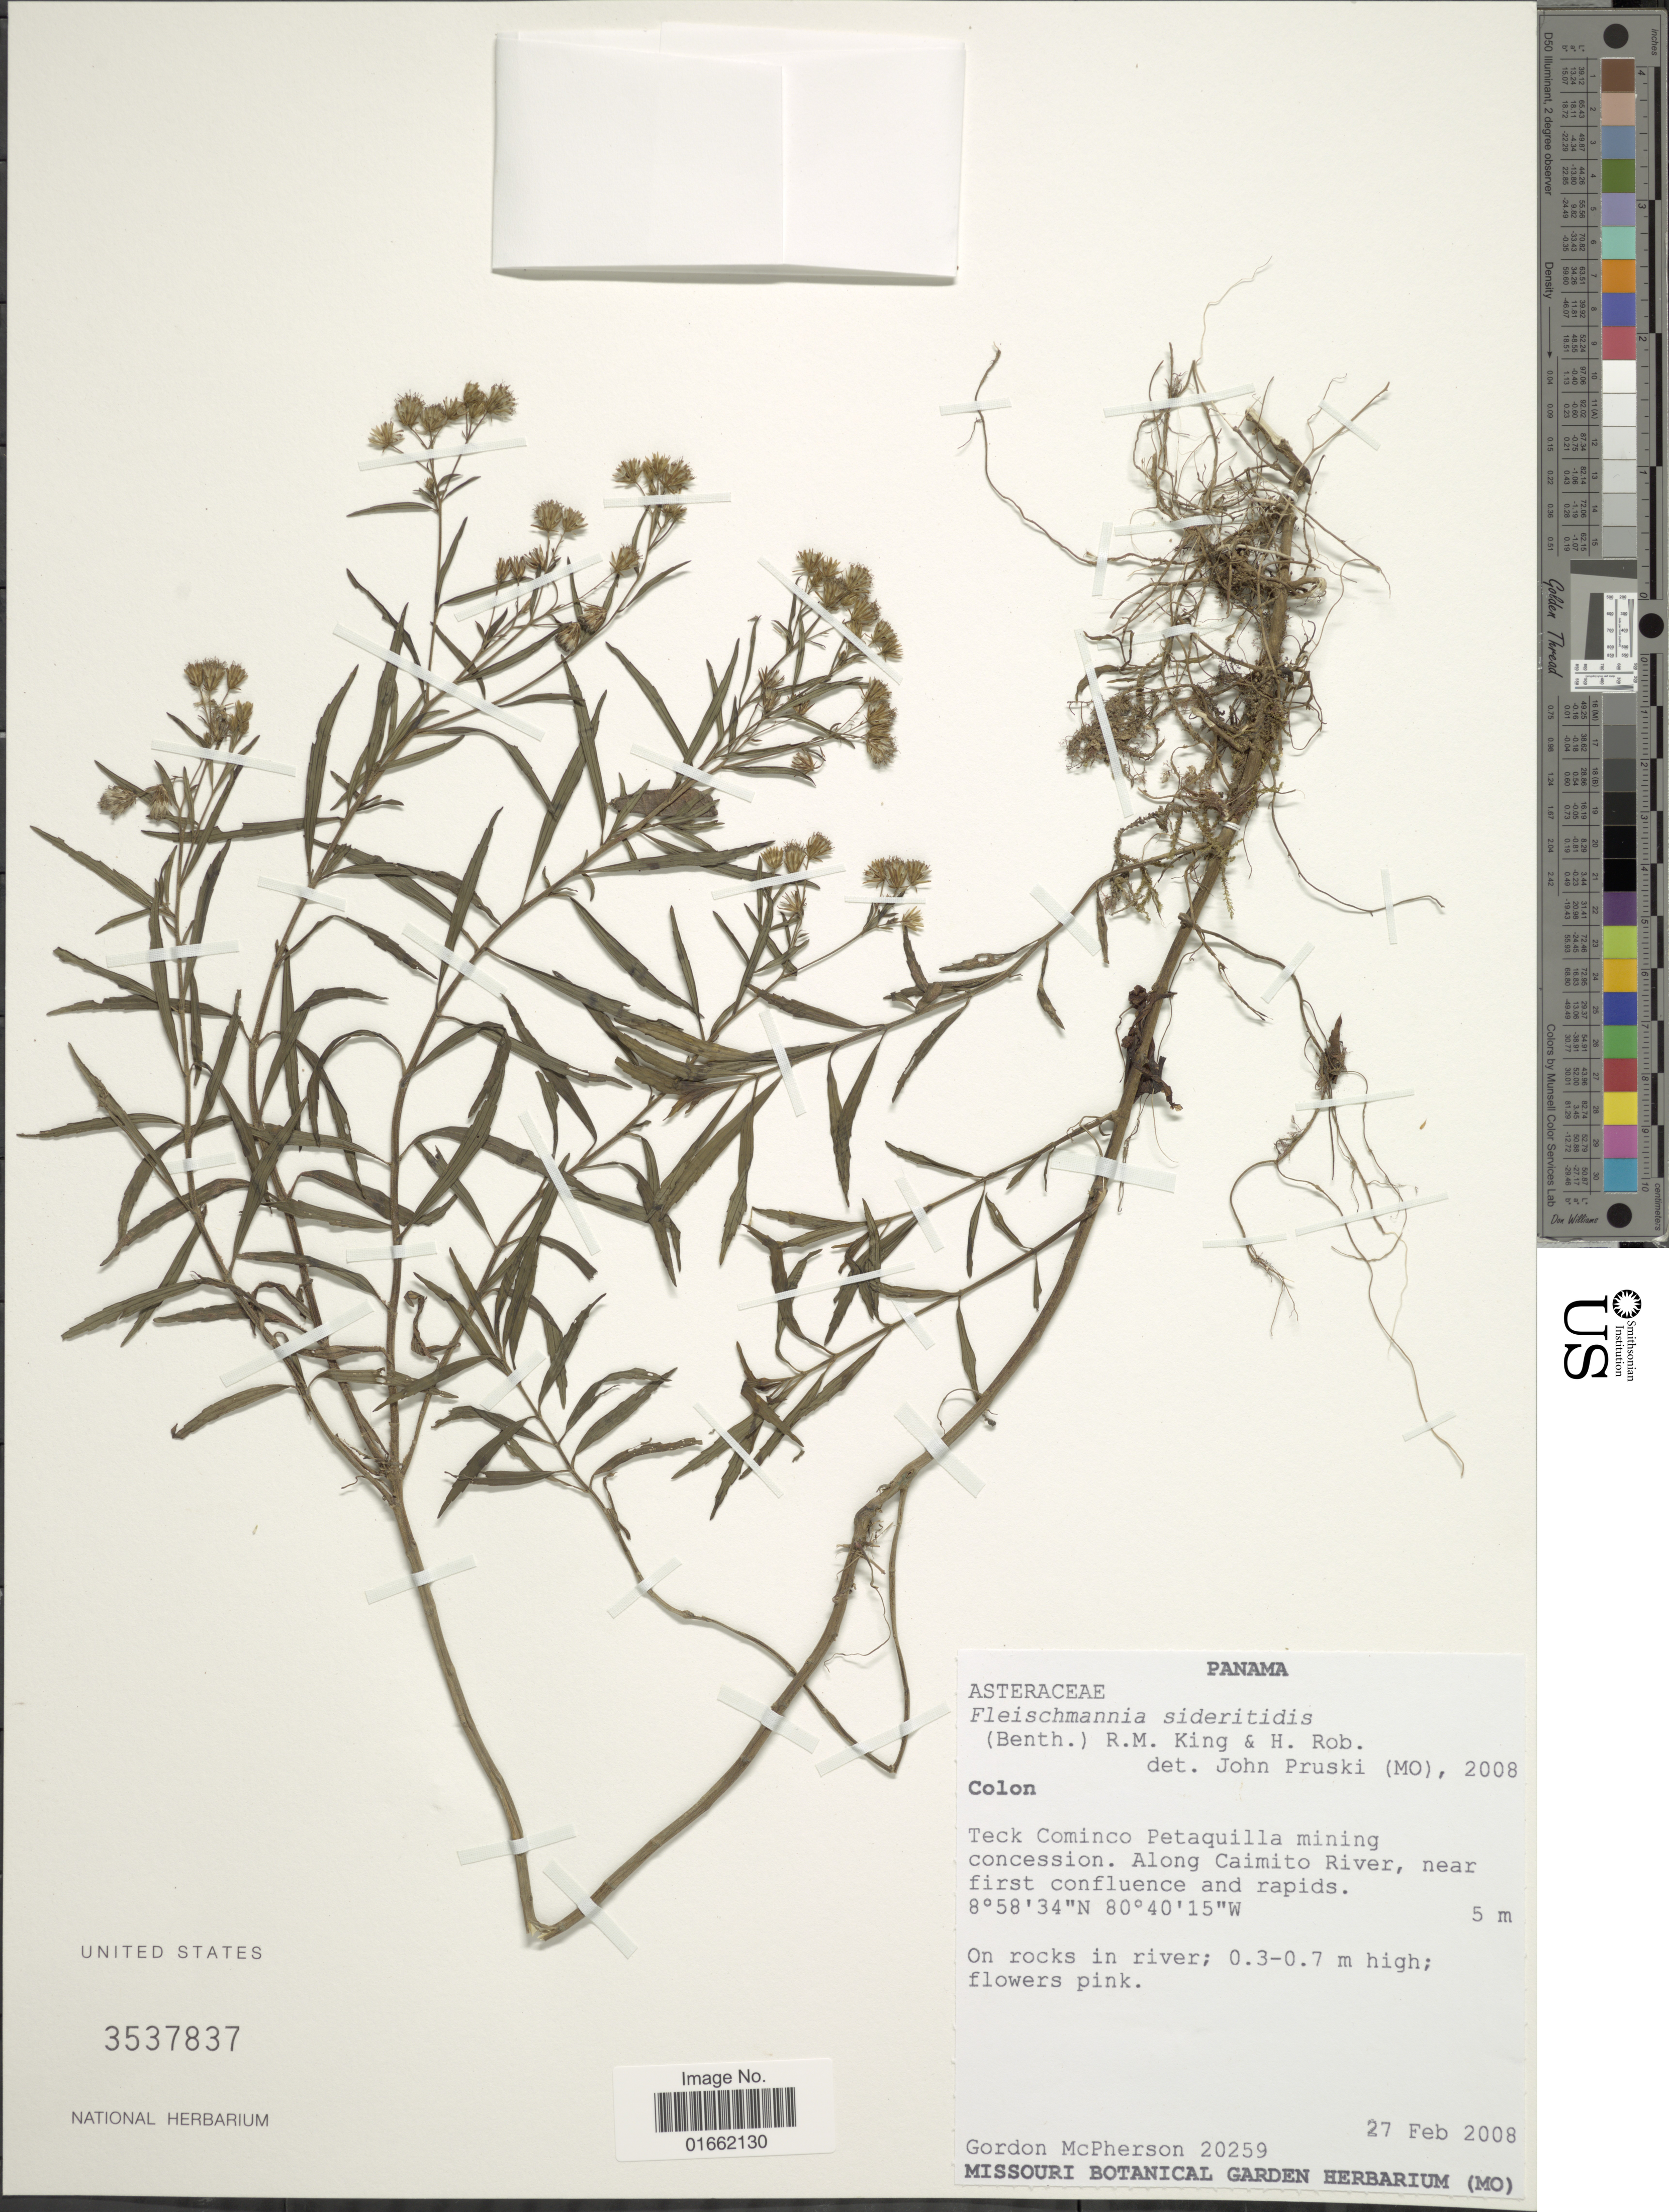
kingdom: Plantae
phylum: Tracheophyta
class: Magnoliopsida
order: Asterales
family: Asteraceae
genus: Fleischmannia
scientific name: Fleischmannia sideritides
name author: (Benth. in Oerst.) R.M. King & H. Rob.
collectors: G. D. McPherson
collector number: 20259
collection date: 2008-02-27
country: Panama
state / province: Colón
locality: Colon. Teck Cominco Petaquilla mining concession. Along Caimito River, near first confluence and rapids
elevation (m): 5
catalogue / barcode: US 3537837